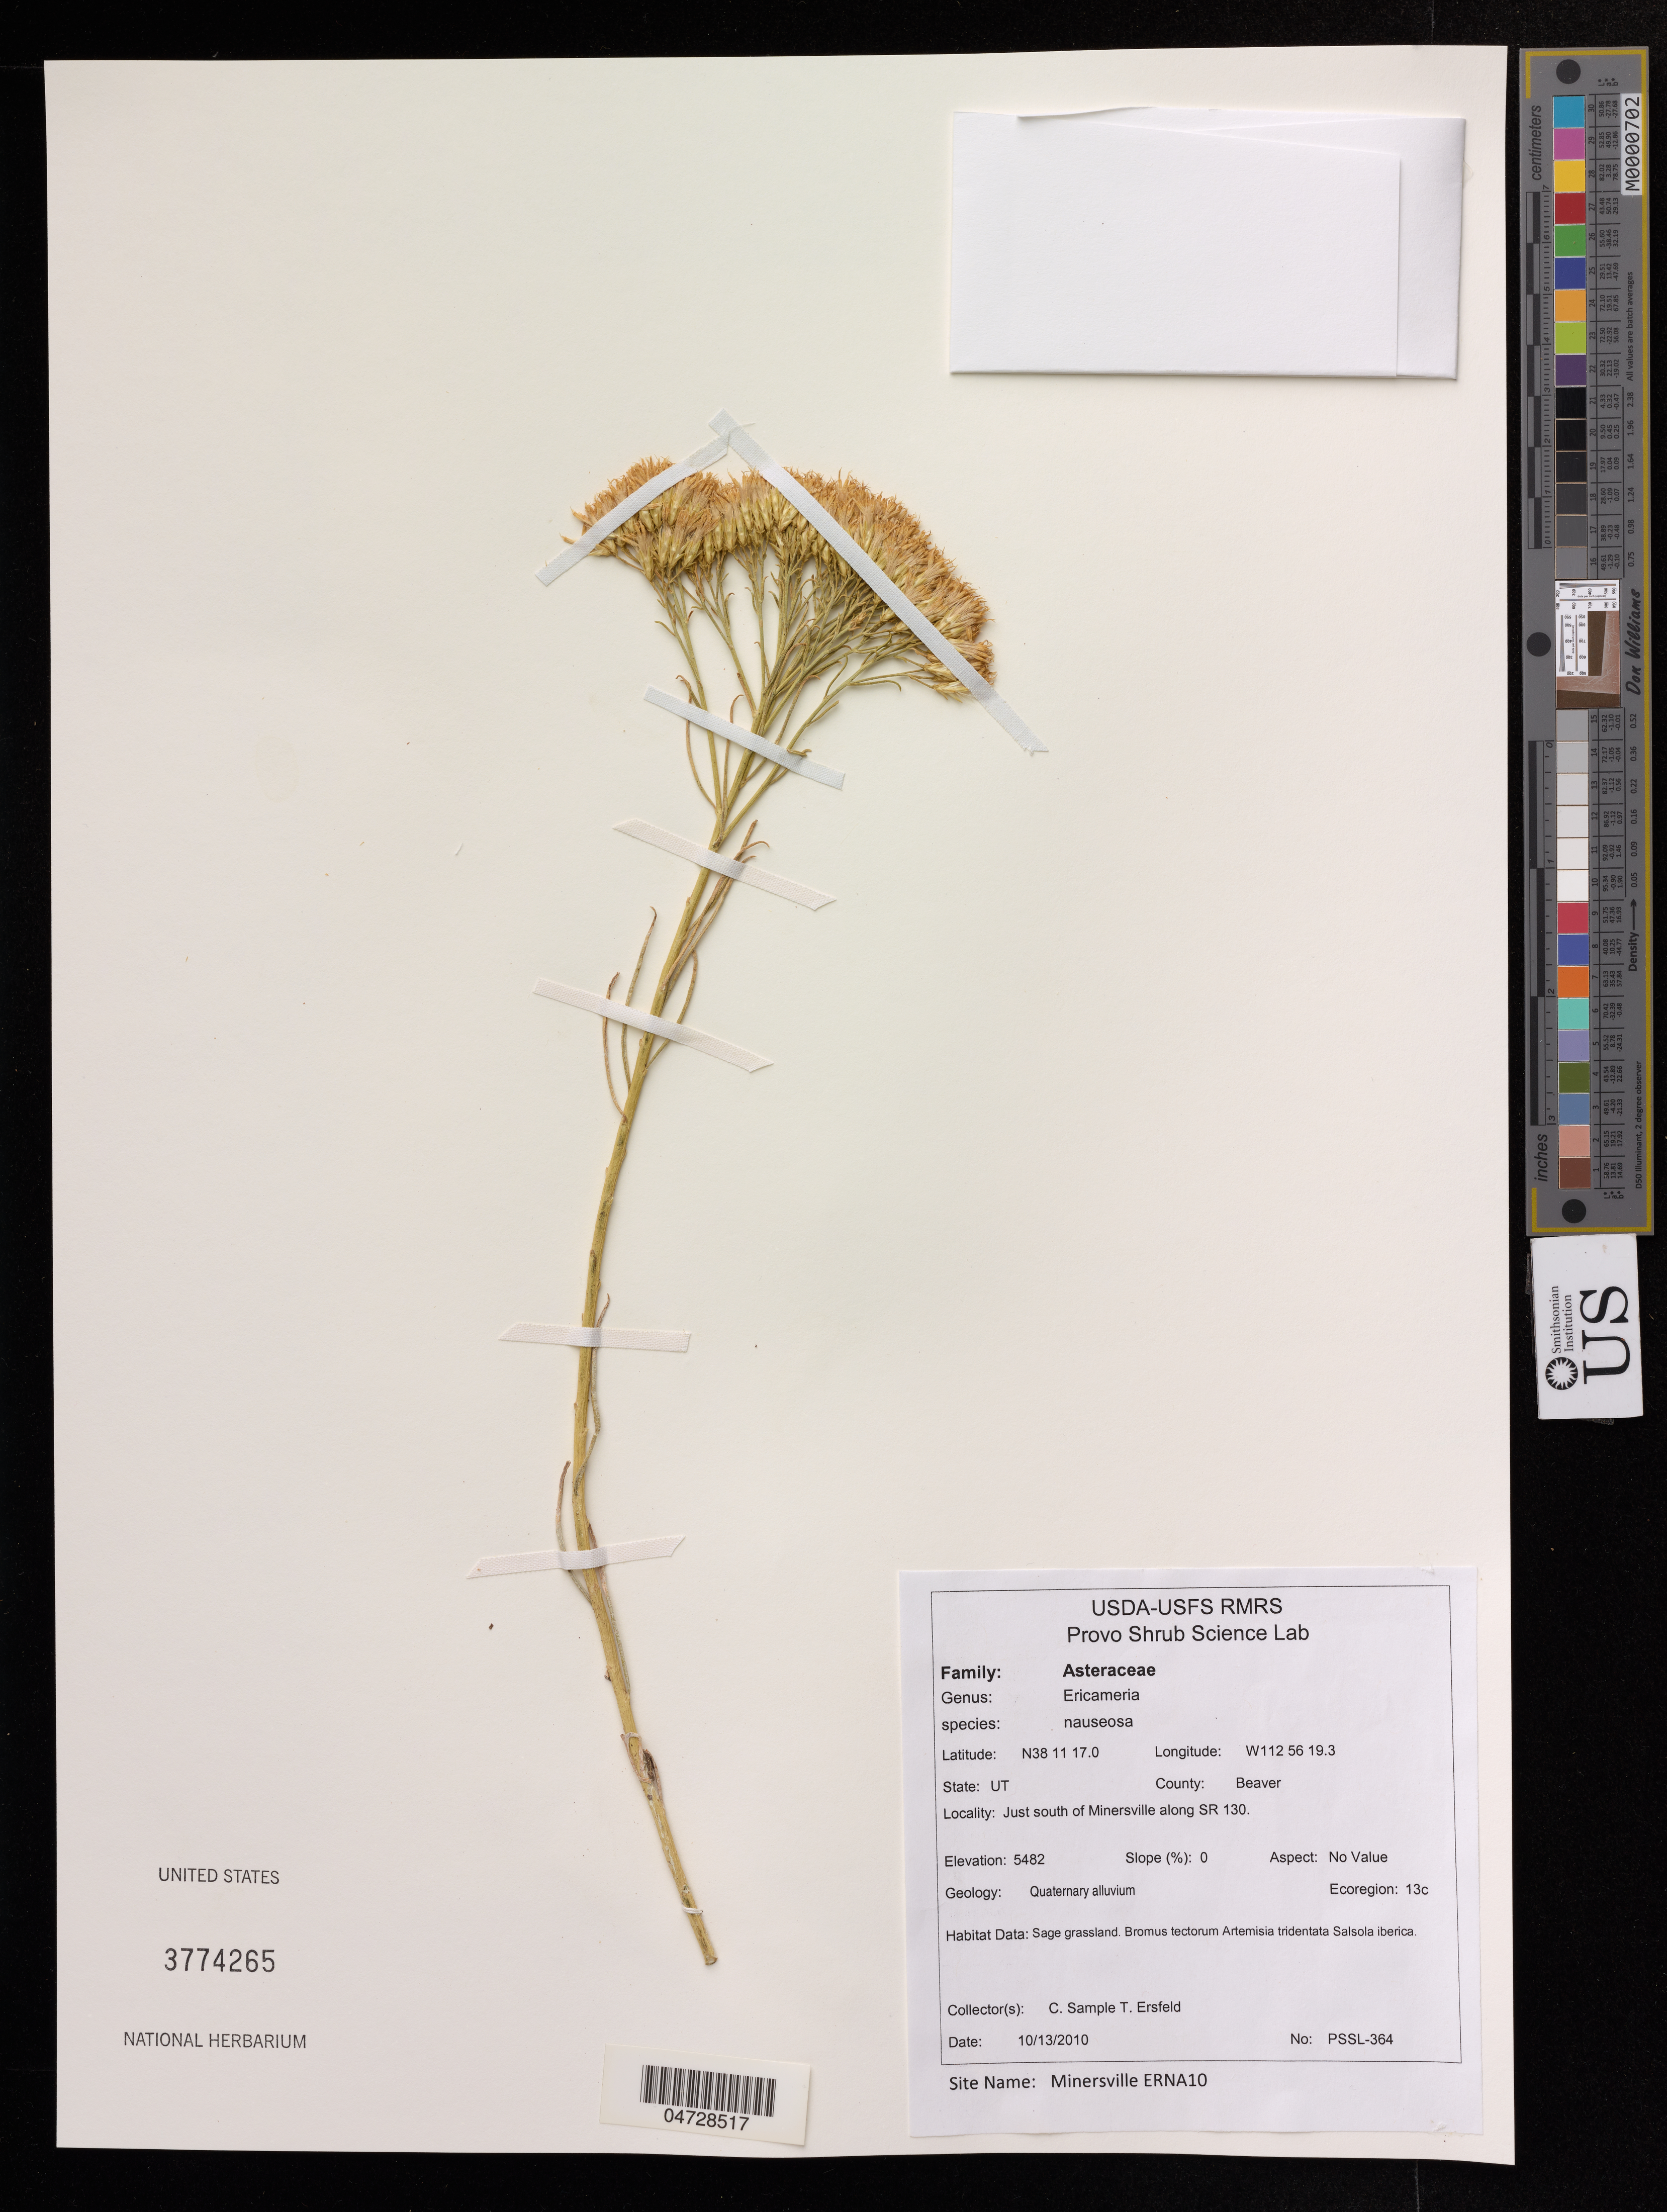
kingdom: Plantae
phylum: Tracheophyta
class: Magnoliopsida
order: Asterales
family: Asteraceae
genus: Ericameria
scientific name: Ericameria nauseosa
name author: (Pall. ex Pursh) G.L. Nesom & G.I. Baird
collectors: C. Sample & T. Ersfeld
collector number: PSSL-364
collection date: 2010-10-13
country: United States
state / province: Utah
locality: Beaver, Just south of Minersville along SR 130.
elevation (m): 1671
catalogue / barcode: US 3774265